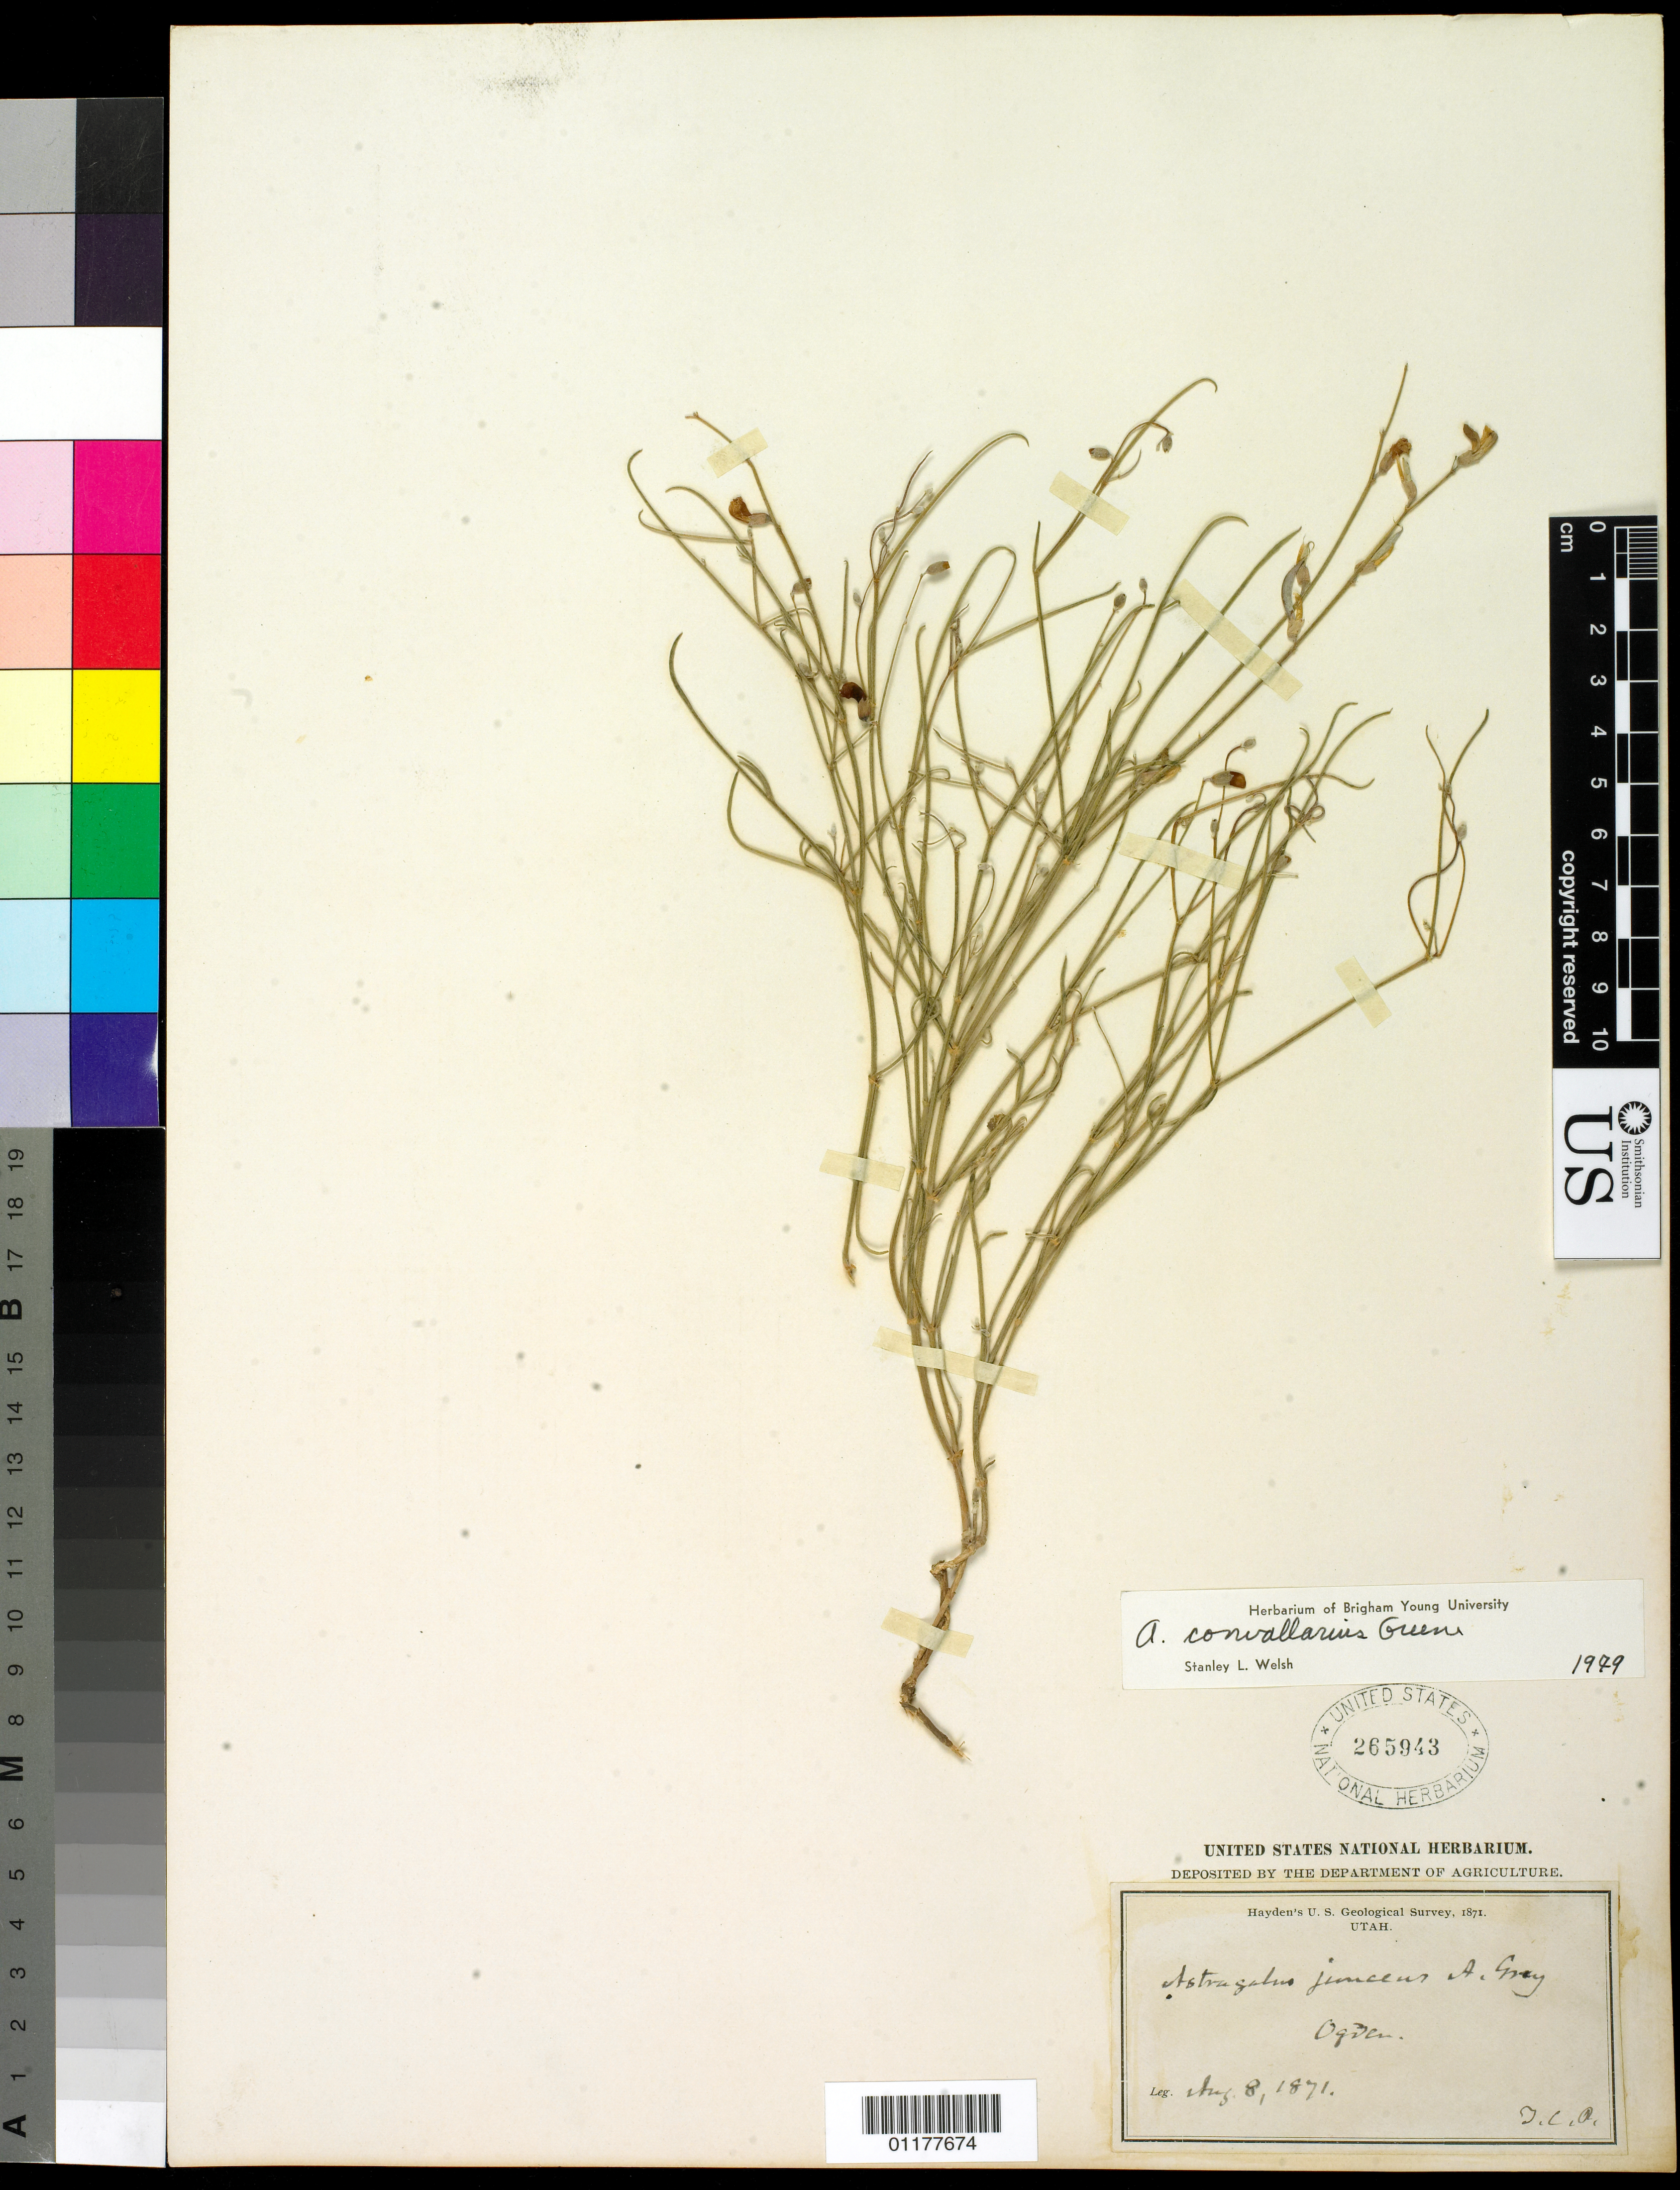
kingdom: Plantae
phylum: Tracheophyta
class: Magnoliopsida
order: Fabales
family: Fabaceae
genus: Astragalus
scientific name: Astragalus campestris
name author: L.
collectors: T. C. Porter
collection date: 1871-08-08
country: United States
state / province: Utah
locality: Ugden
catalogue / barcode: US 265943